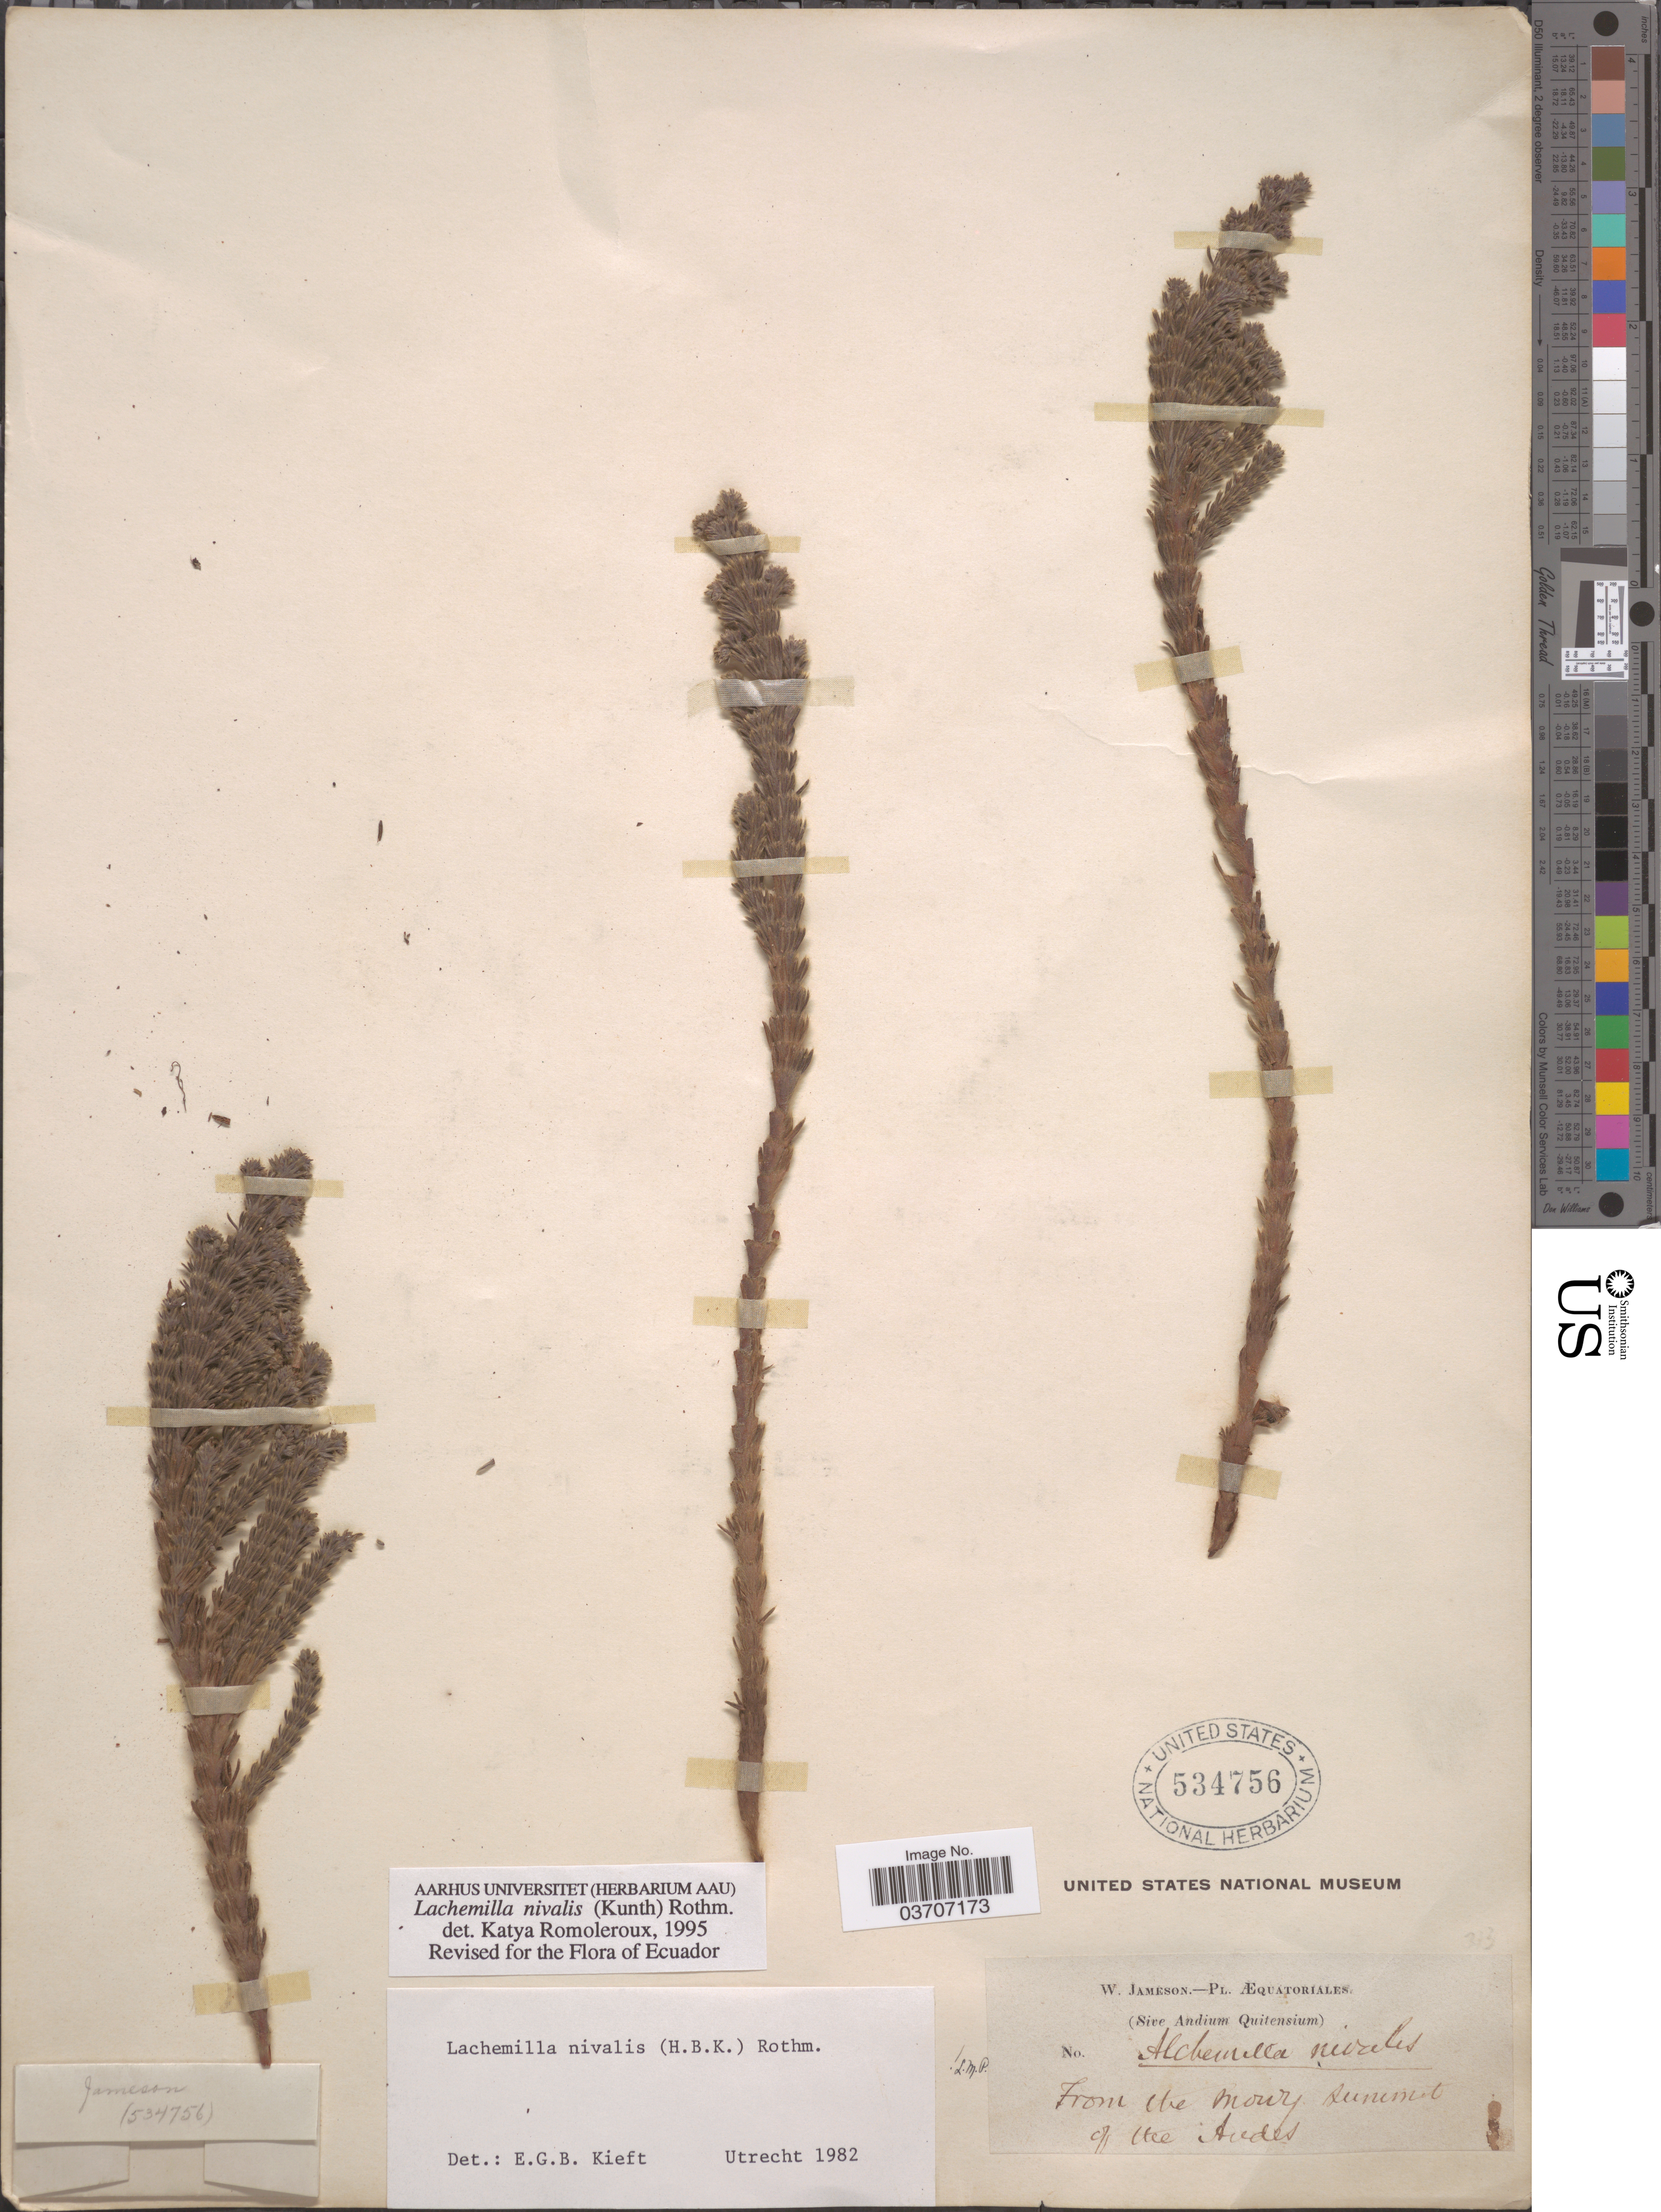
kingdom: Plantae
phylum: Tracheophyta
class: Magnoliopsida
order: Rosales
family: Rosaceae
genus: Lachemilla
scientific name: Lachemilla nivalis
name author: (Kunth) Rothm.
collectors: W. Jameson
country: Ecuador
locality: Æquatoriales. From the snowy summit of the Andes.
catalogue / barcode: US 534756